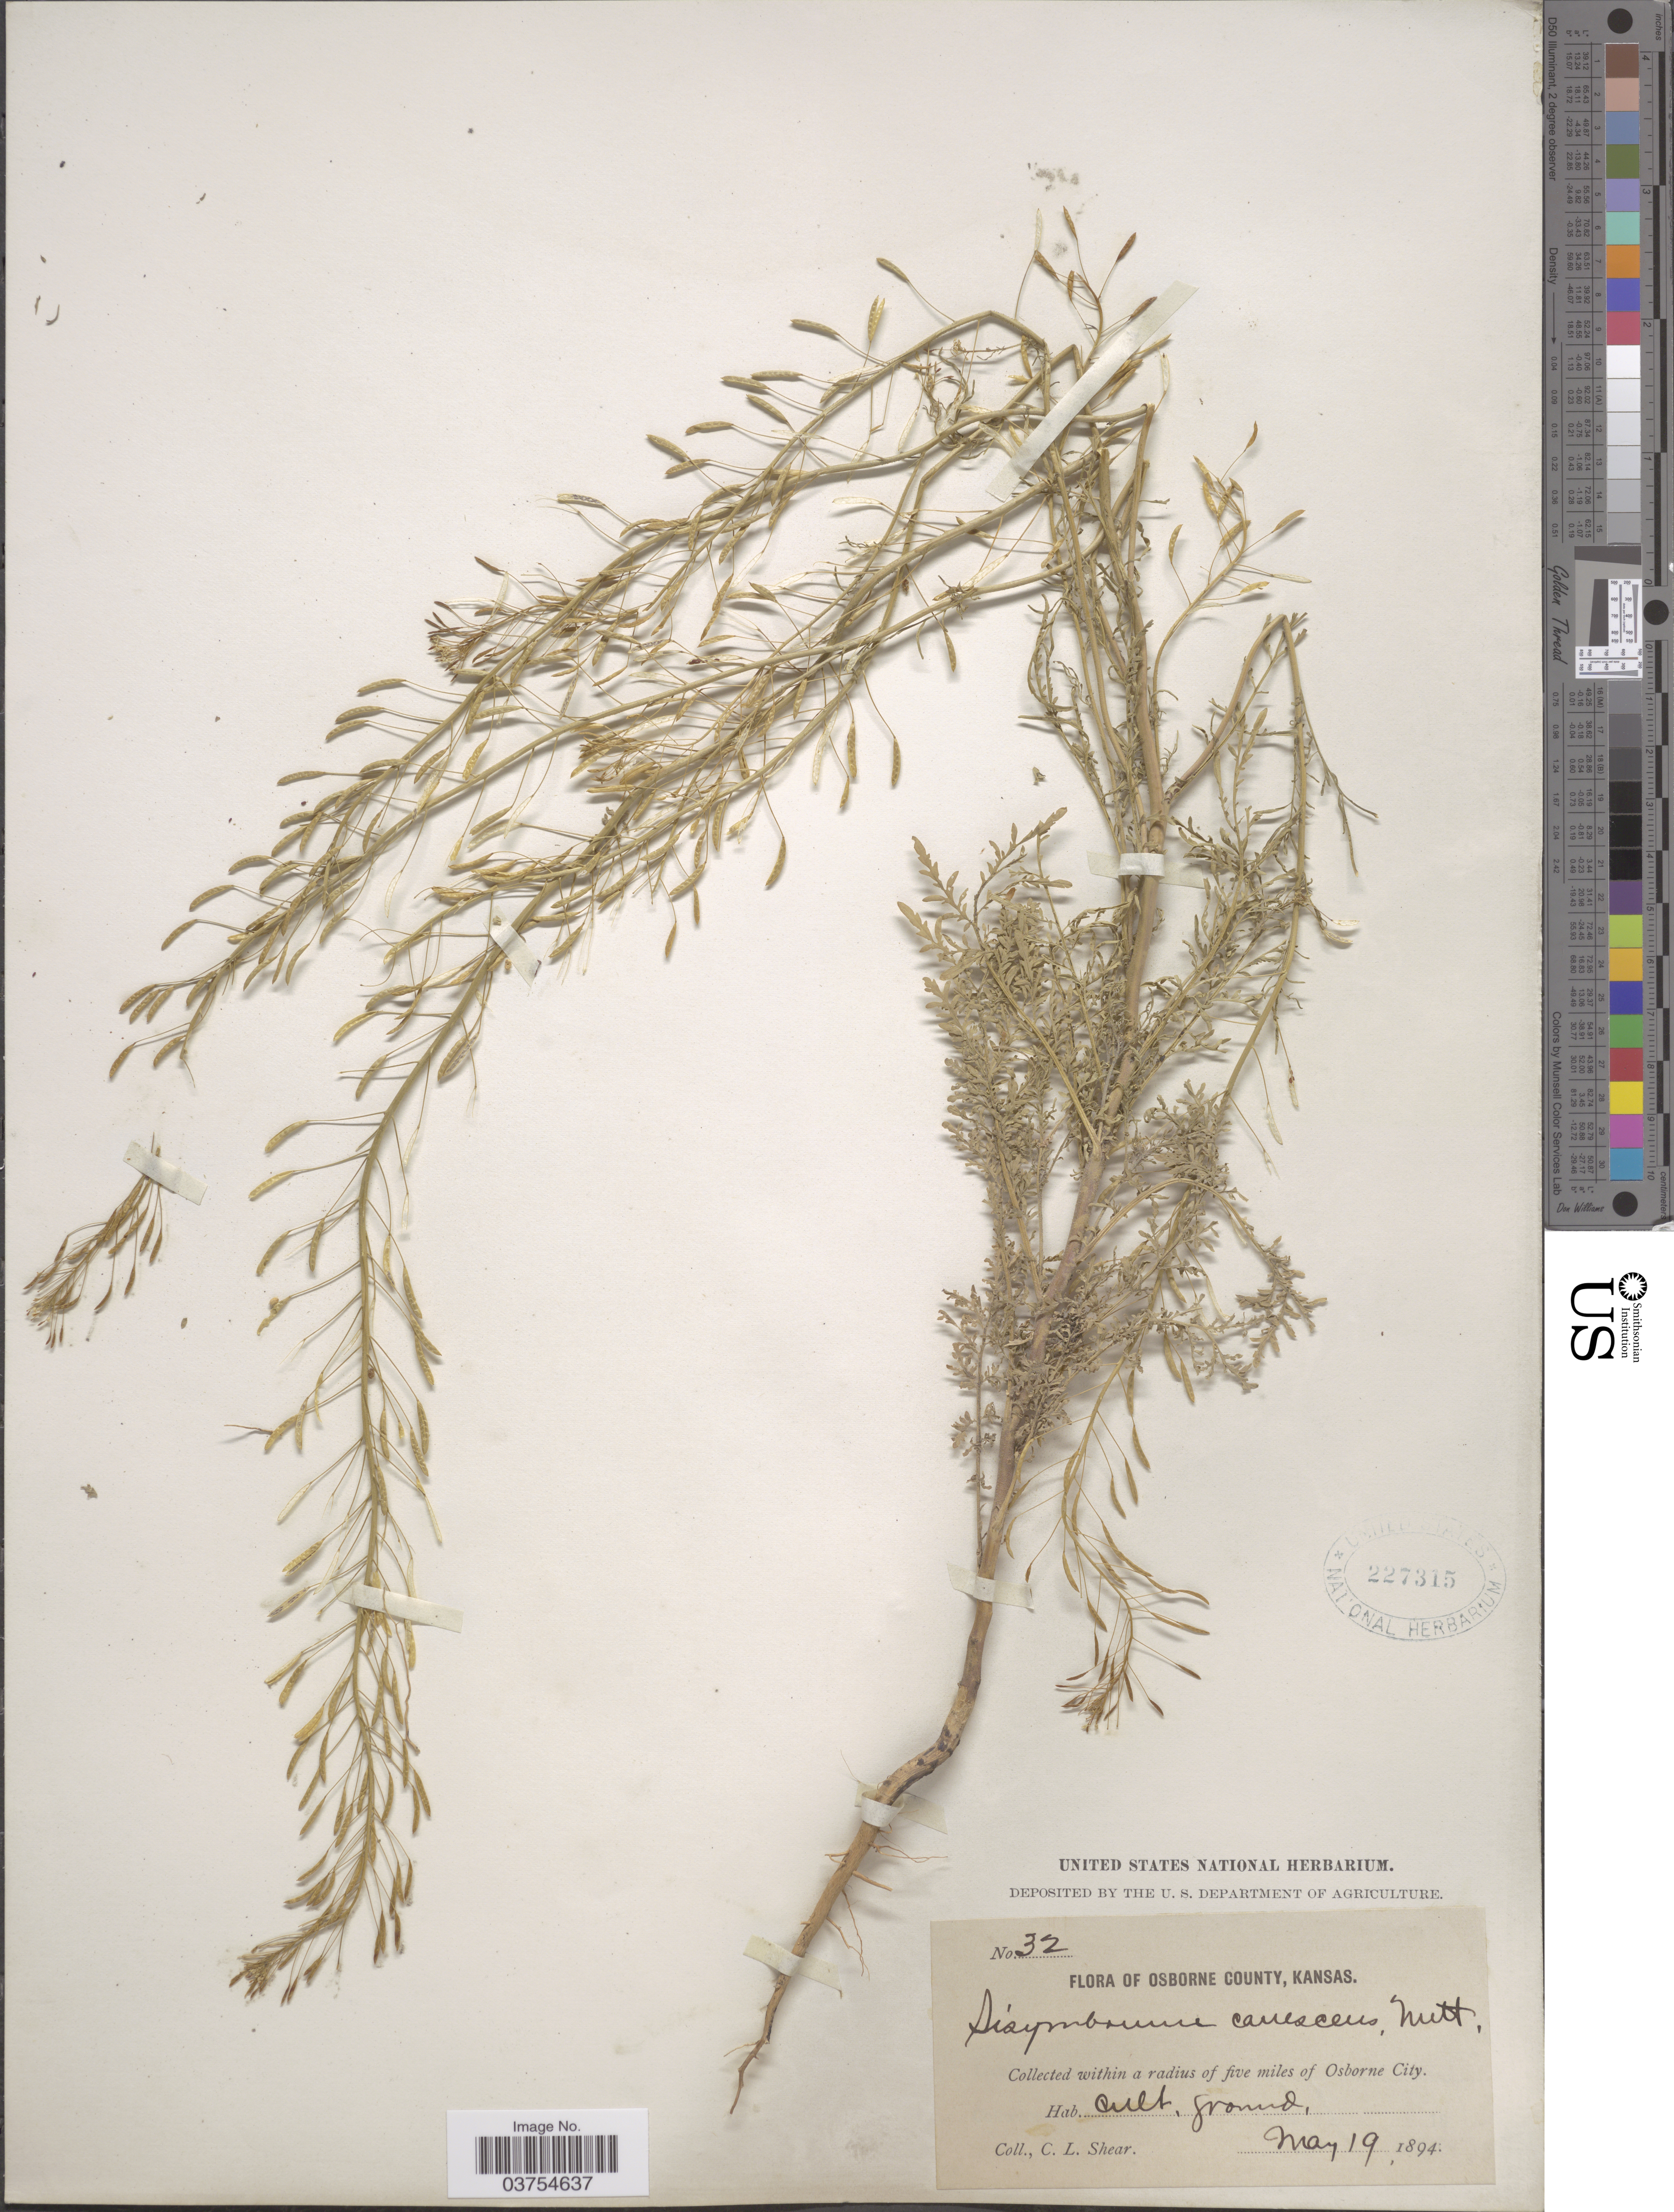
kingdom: Plantae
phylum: Tracheophyta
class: Magnoliopsida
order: Brassicales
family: Brassicaceae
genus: Descurainia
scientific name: Descurainia pinnata var. brachycarpa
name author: (Richardson) Fernald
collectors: C. L. Shear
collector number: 32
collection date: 1894-05-19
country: United States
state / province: Kansas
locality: Osborne County. Within a radius of five miles of Osborne City.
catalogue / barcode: US 227315